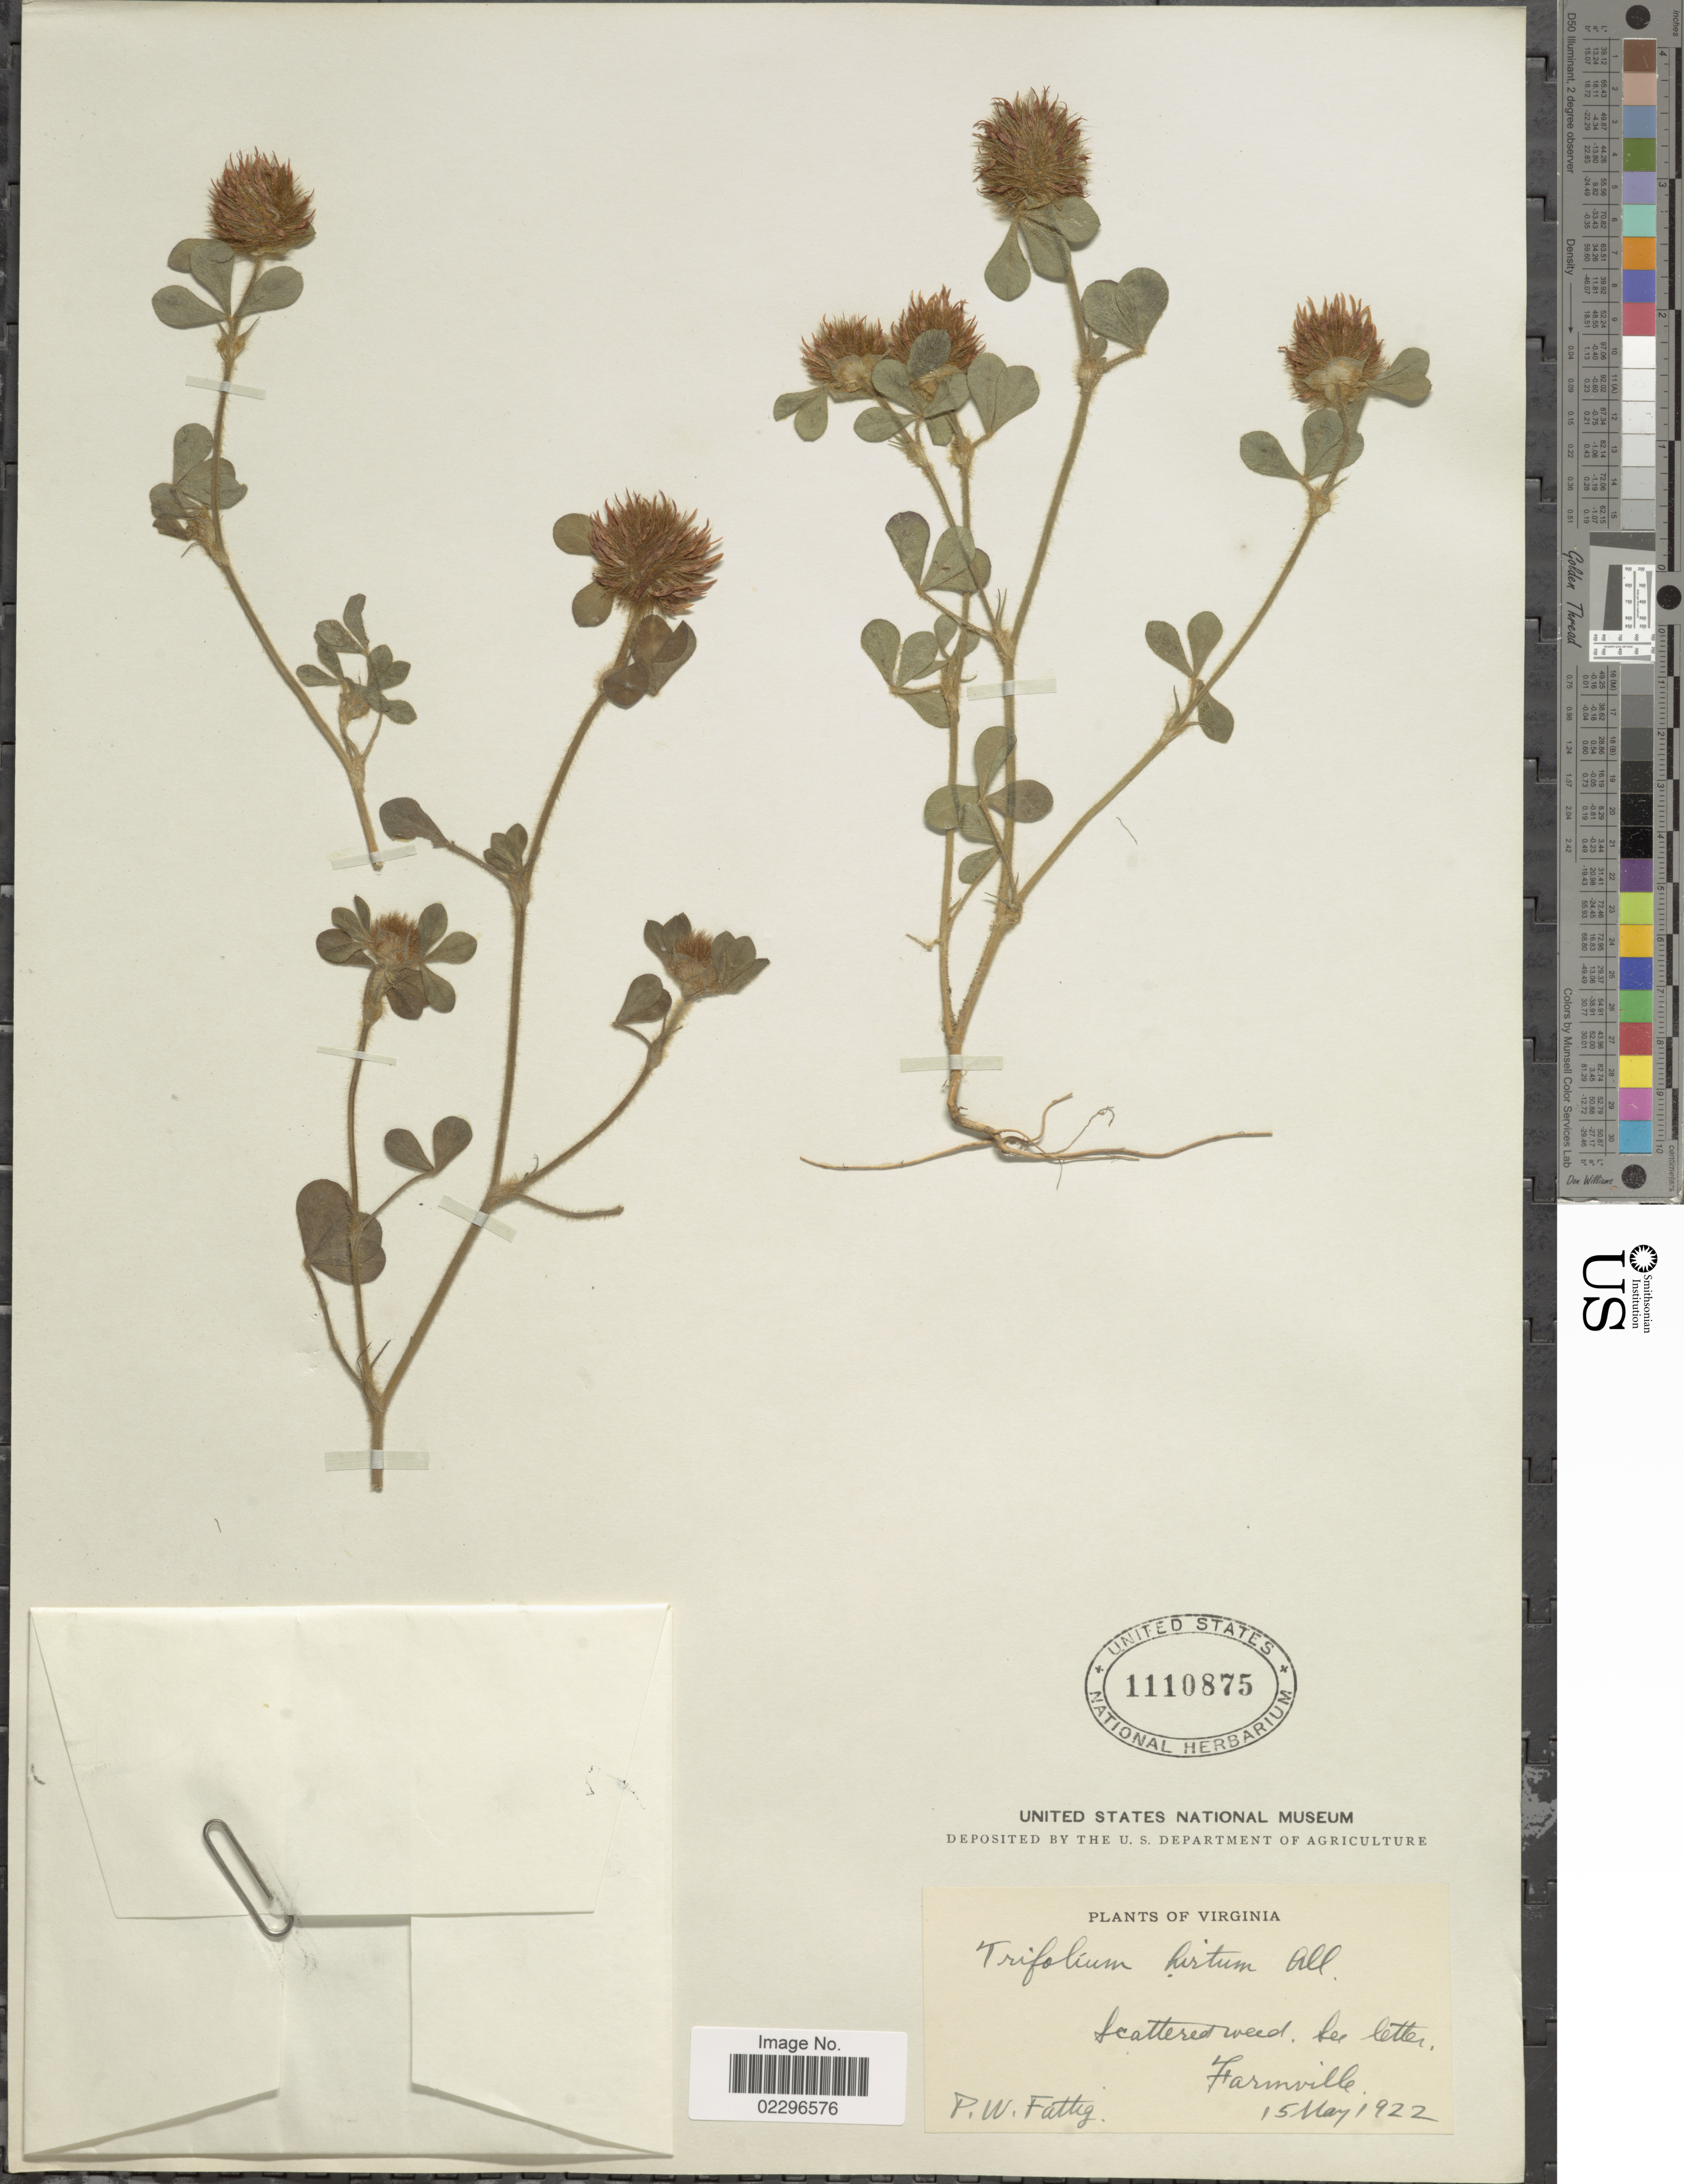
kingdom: Plantae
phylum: Tracheophyta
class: Magnoliopsida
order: Fabales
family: Fabaceae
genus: Trifolium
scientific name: Trifolium hirtum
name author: All.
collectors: P. Fattig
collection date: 1922-05-15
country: United States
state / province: Virginia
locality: Scattered weed, Farmville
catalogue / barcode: US 1110875